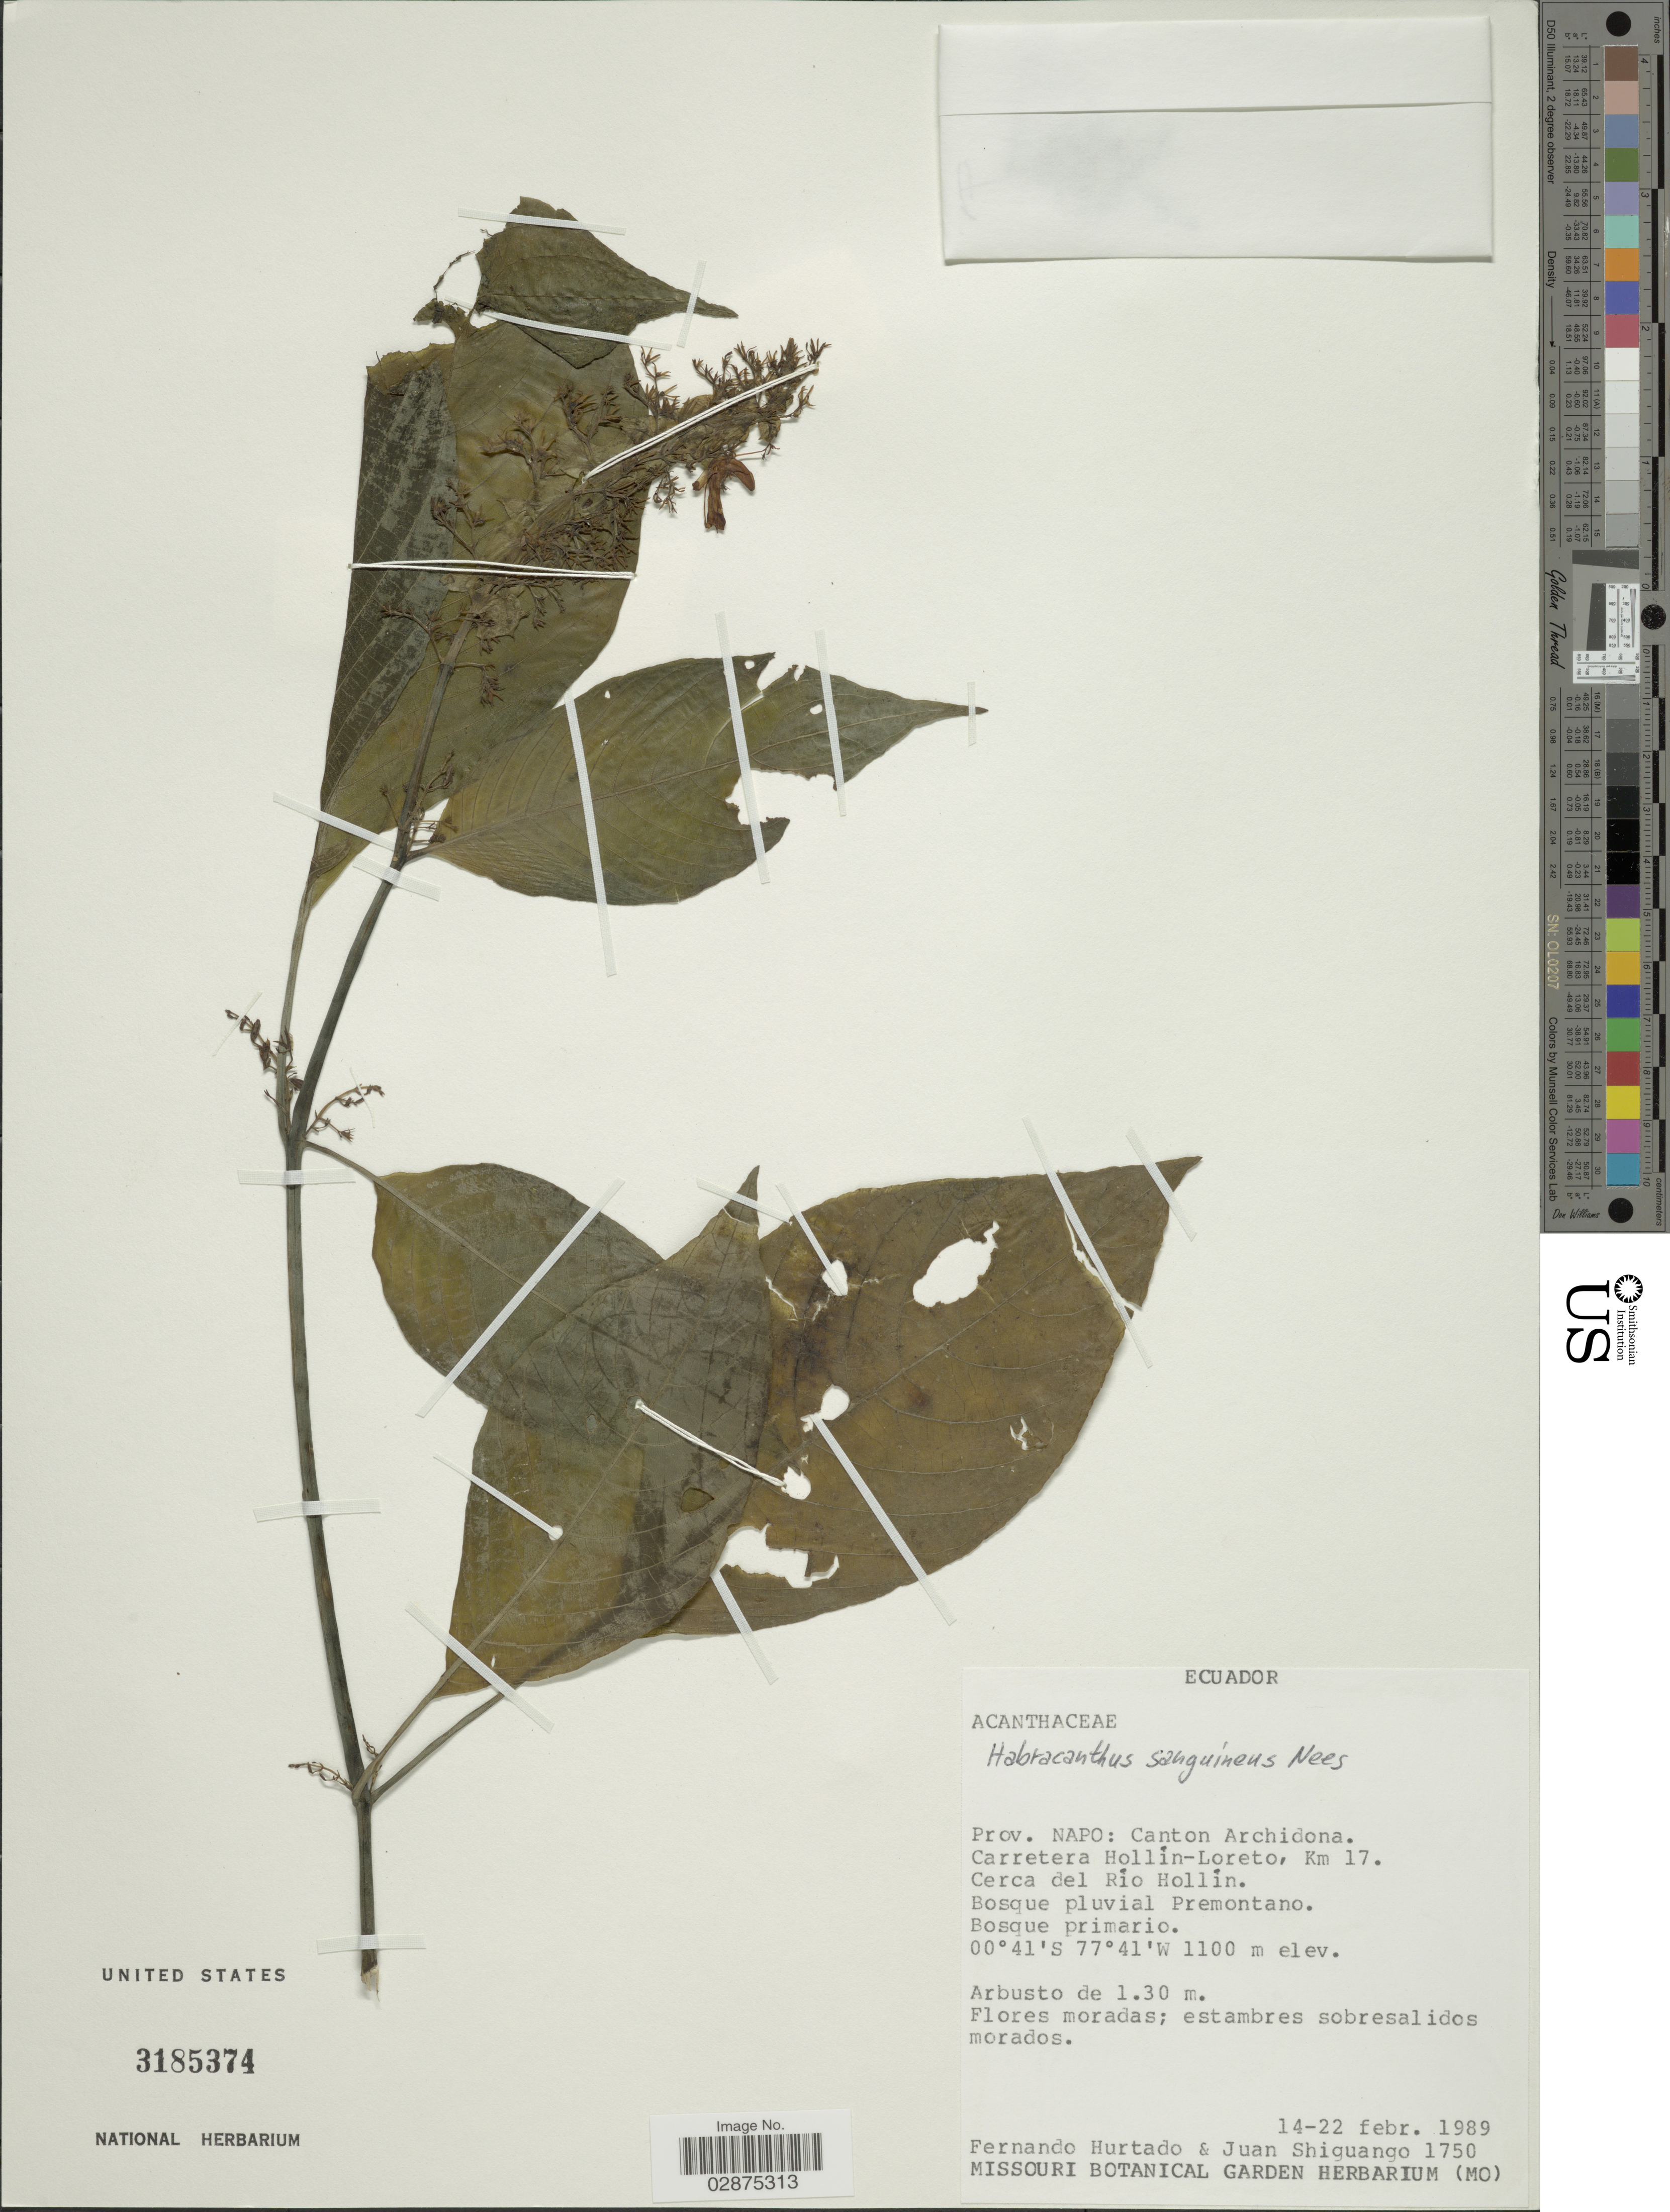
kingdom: Plantae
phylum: Tracheophyta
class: Magnoliopsida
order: Lamiales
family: Acanthaceae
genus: Stenostephanus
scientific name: Stenostephanus sp.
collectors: F. Hurtado & J. Shiguango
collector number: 1750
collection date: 1989-02-14/1989-02-22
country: Ecuador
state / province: Napo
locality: Canton Archidona. Carretera Hollín-Loreto, Km 17. Cerca del Río Hollín.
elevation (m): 1100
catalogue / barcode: US 3185374